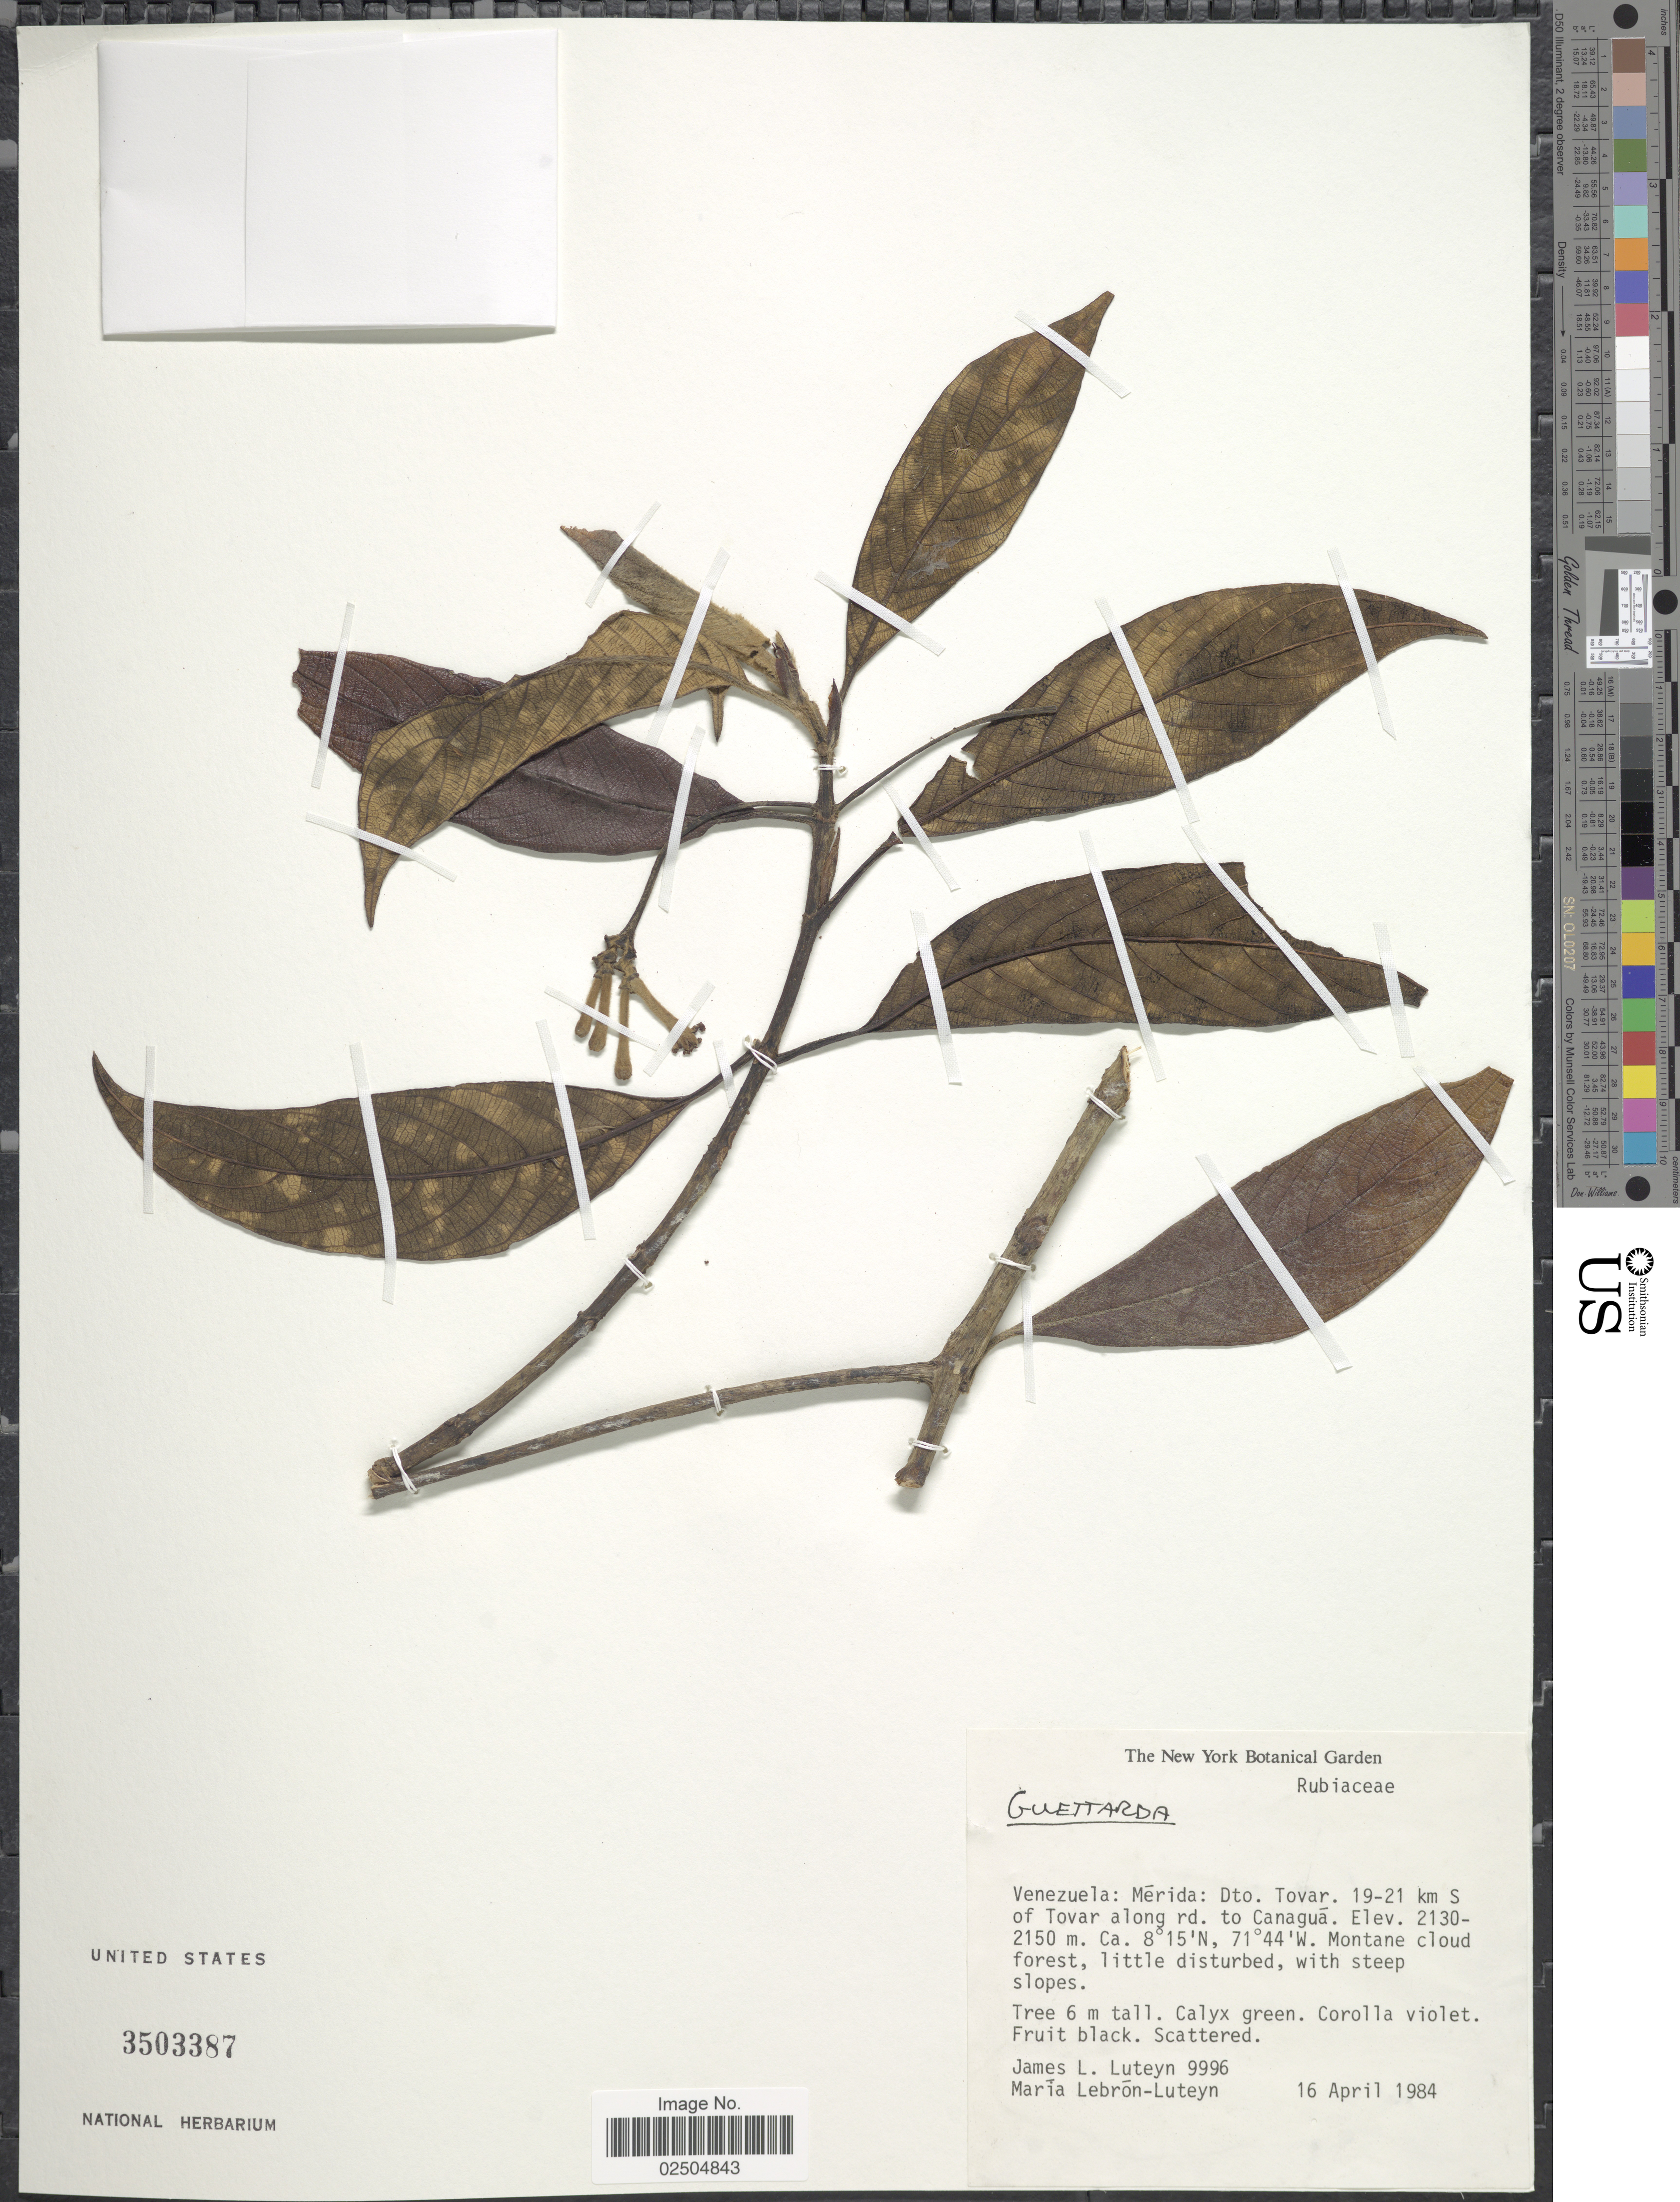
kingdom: Plantae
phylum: Tracheophyta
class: Magnoliopsida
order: Gentianales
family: Rubiaceae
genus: Guettarda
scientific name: Guettarda sp.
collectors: J. L. Luteyn & M. L. Lebrón-Luteyn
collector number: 9996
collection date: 1984-04-16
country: Venezuela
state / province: Mérida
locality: Venezuela: Merida, DT. Tovar, 19-21 km S of Tovar along rd. to Canagua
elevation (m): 2130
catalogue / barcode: US 3503387